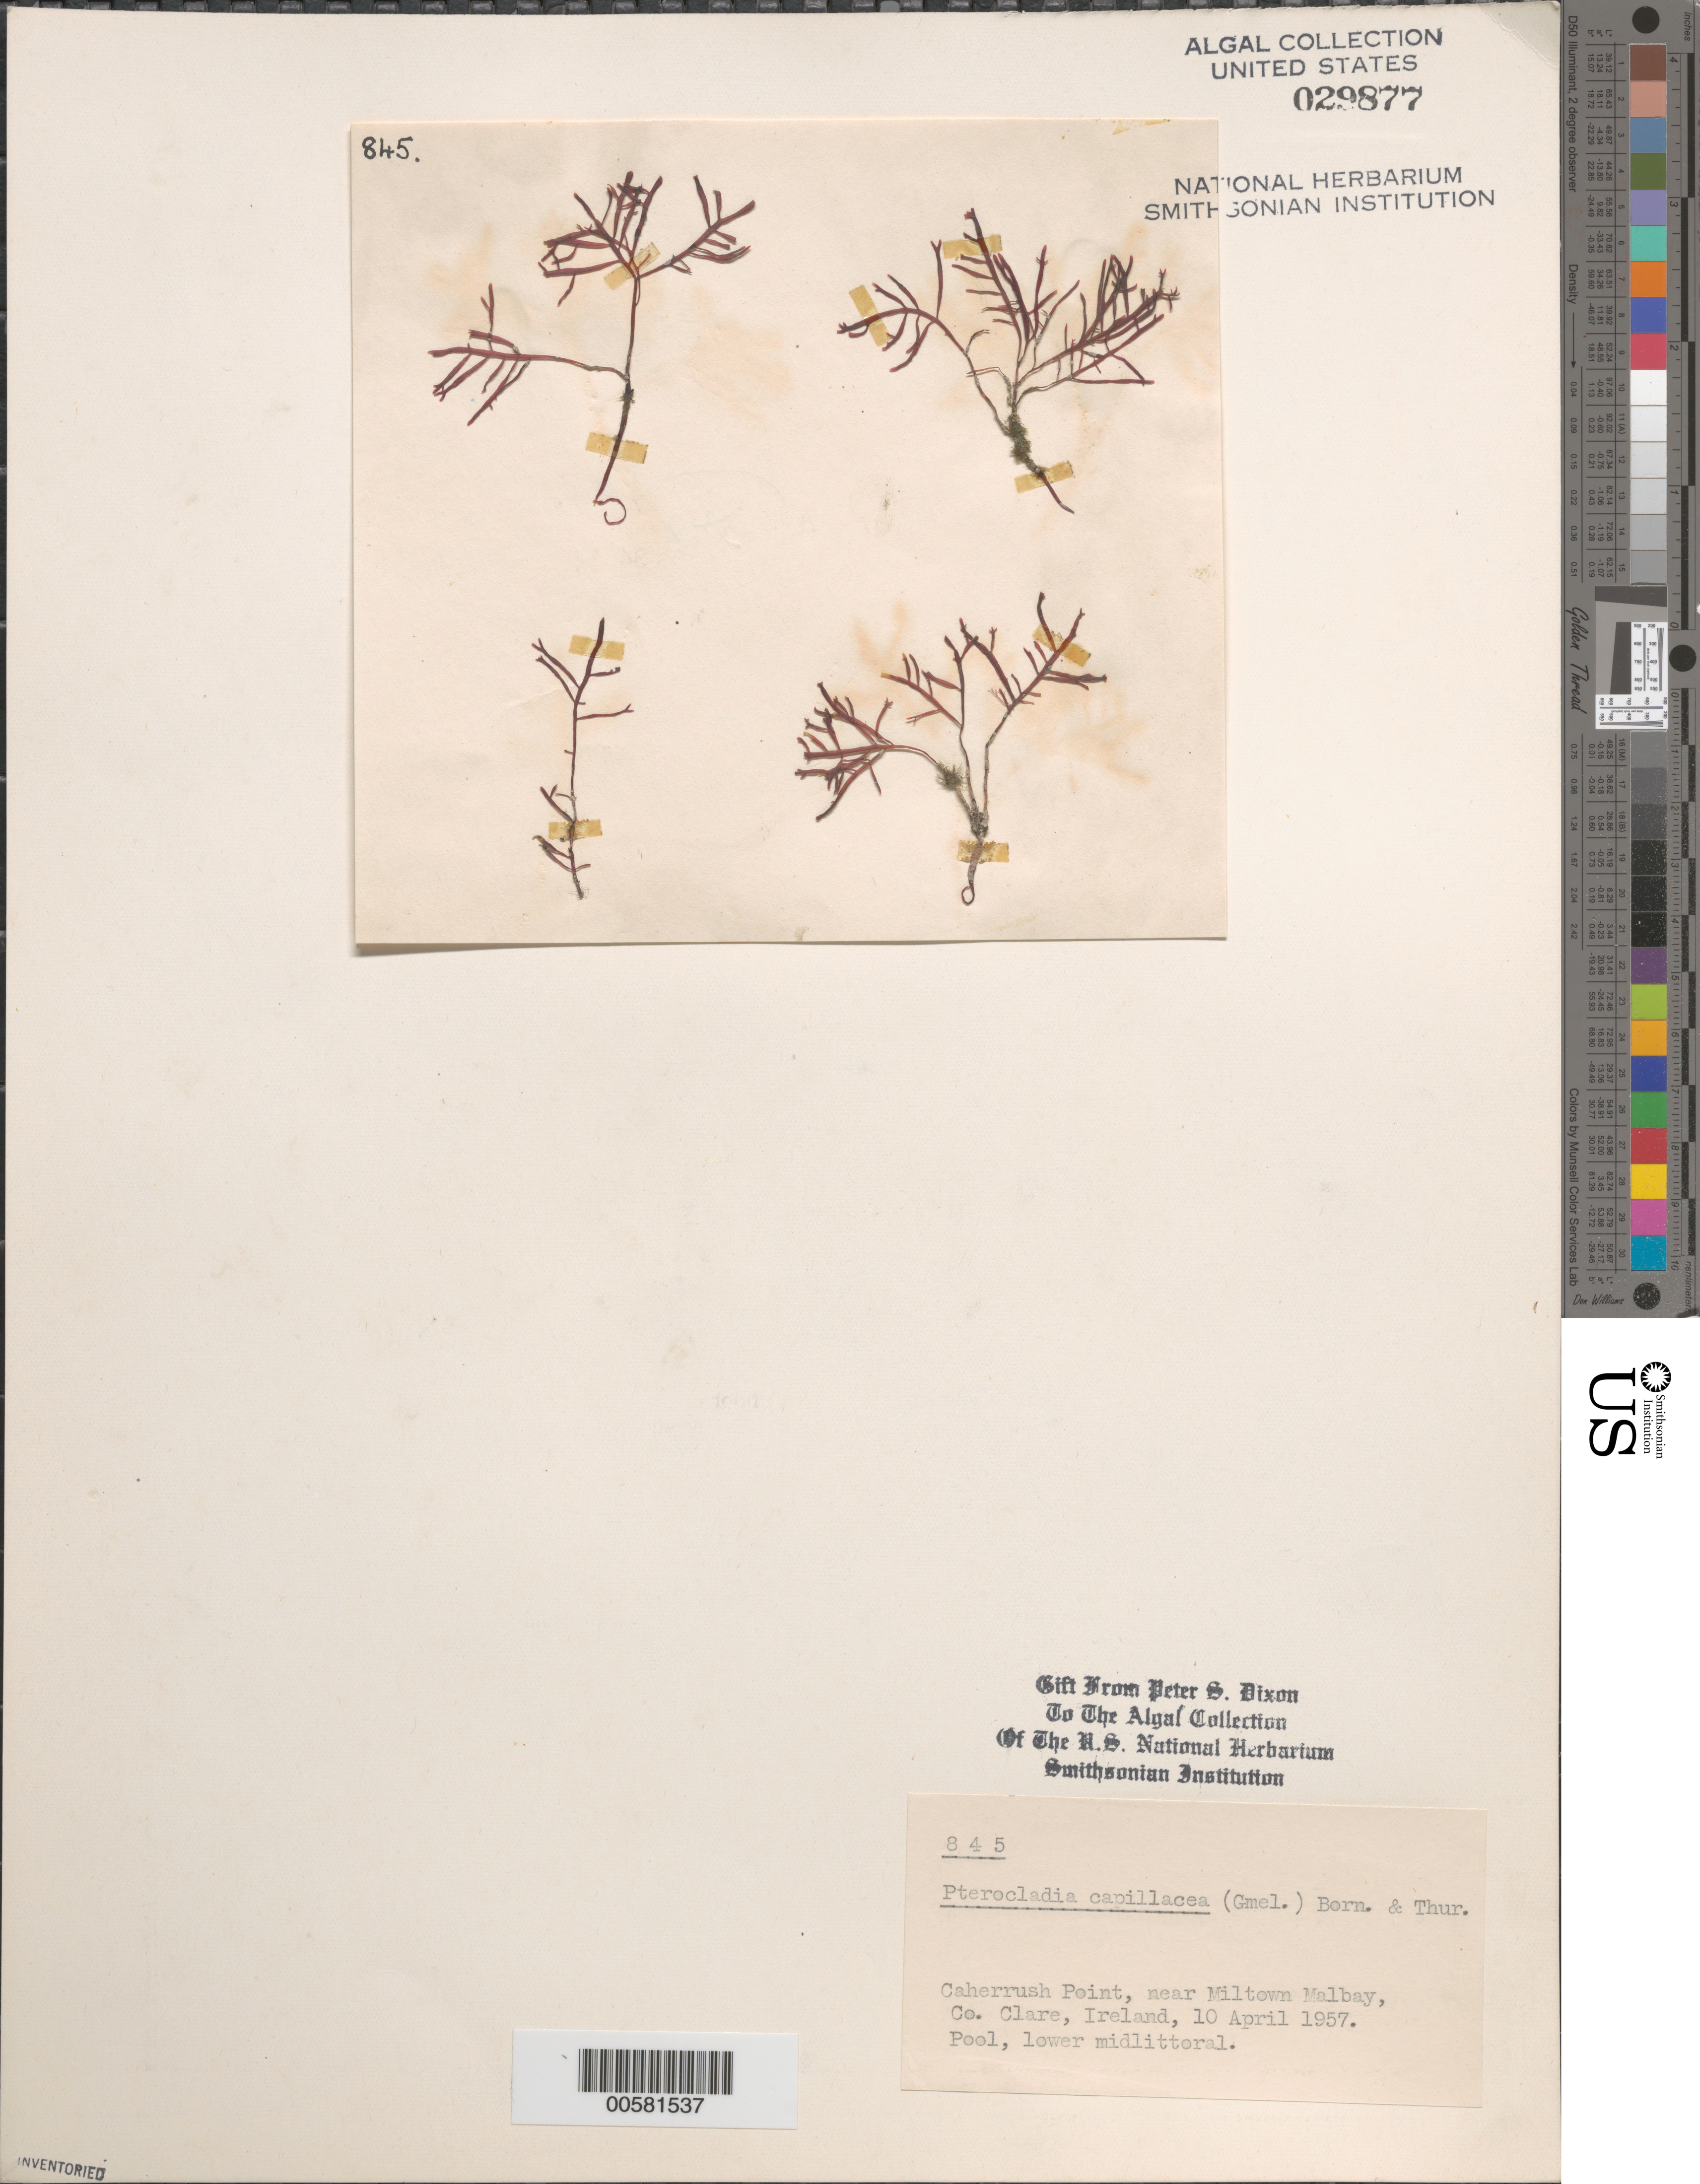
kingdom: Plantae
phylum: Rhodophyta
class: Florideophyceae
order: Gelidiales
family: Pterocladiaceae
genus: Pterocladiella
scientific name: Pterocladiella capillacea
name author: (S.G. Gmel.) Santelices & Hommers.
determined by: Algae name updating Project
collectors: P. S. Dixon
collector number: PSD 845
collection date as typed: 10 Apr 1957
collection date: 1957-04-10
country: Ireland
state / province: Munster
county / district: Clare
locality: Caherrush Point, near Miltown Malbay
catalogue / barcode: US 29877